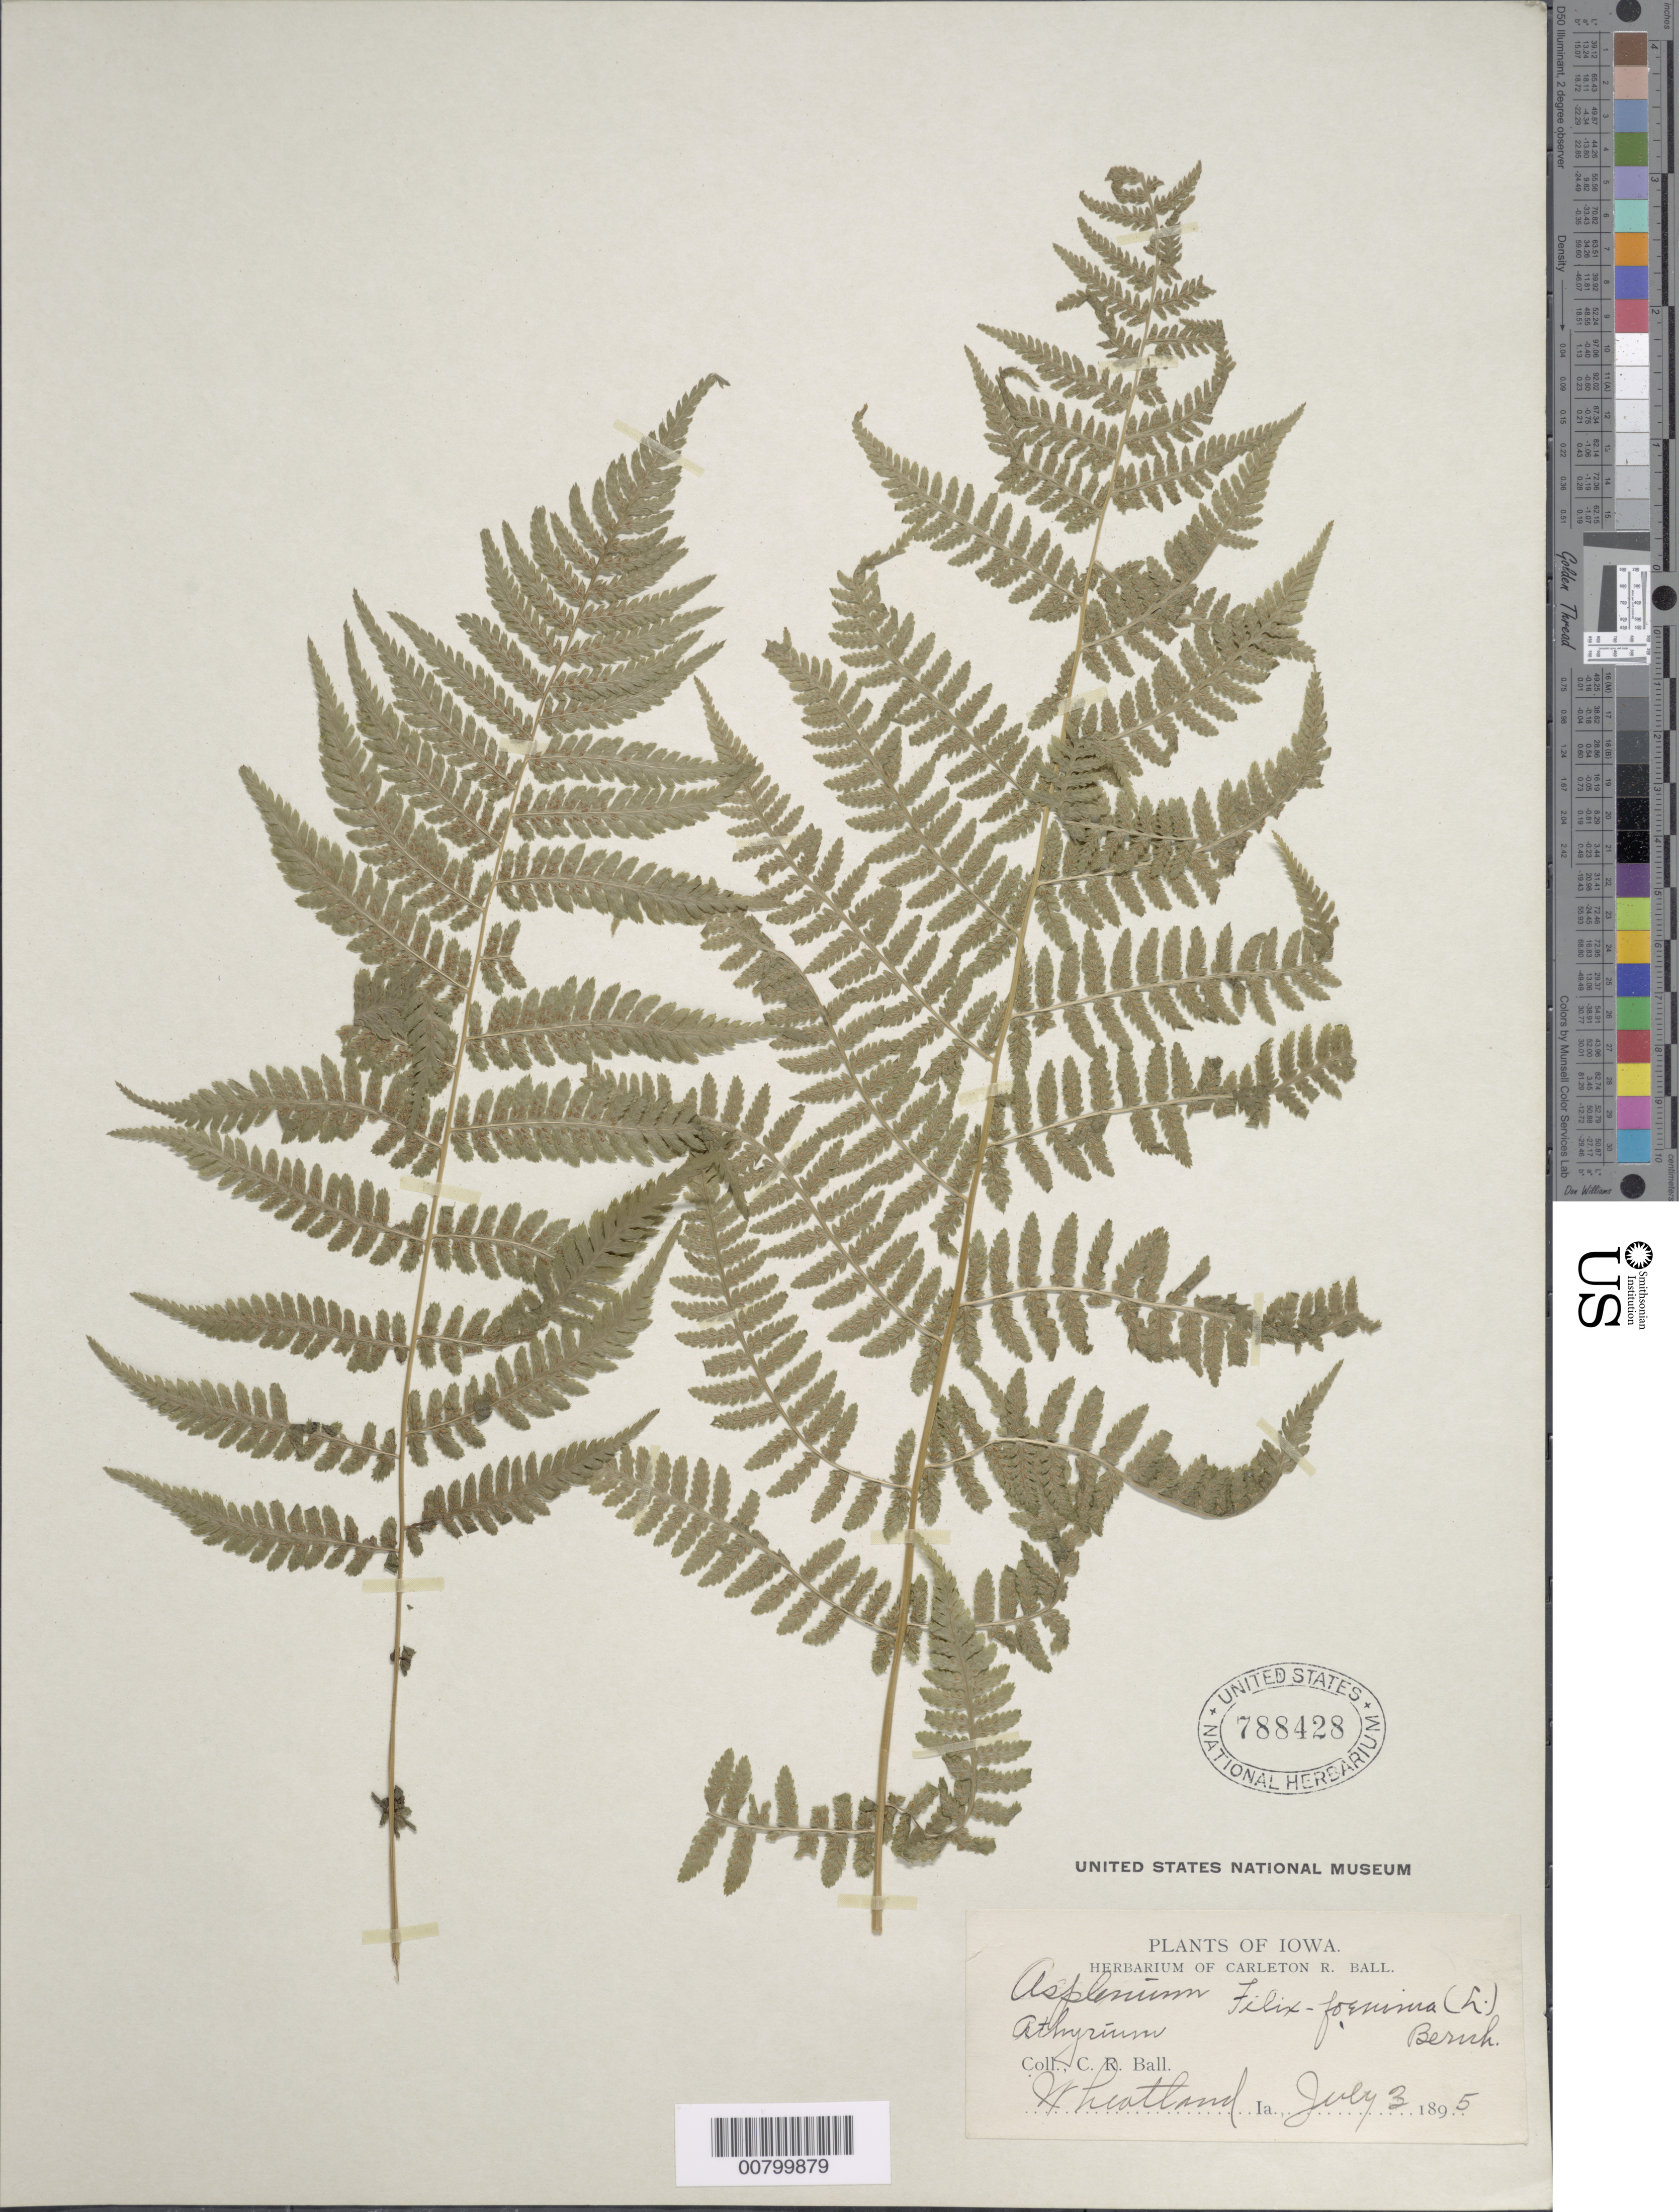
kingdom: Plantae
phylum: Tracheophyta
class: Polypodiopsida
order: Polypodiales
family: Athyriaceae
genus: Athyrium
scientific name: Athyrium filix-femina subsp. angustatum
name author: (Willd.) R.T. Clausen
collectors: C. R. Ball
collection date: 1895-07-03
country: United States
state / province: Iowa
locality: Wheatland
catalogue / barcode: US 788428